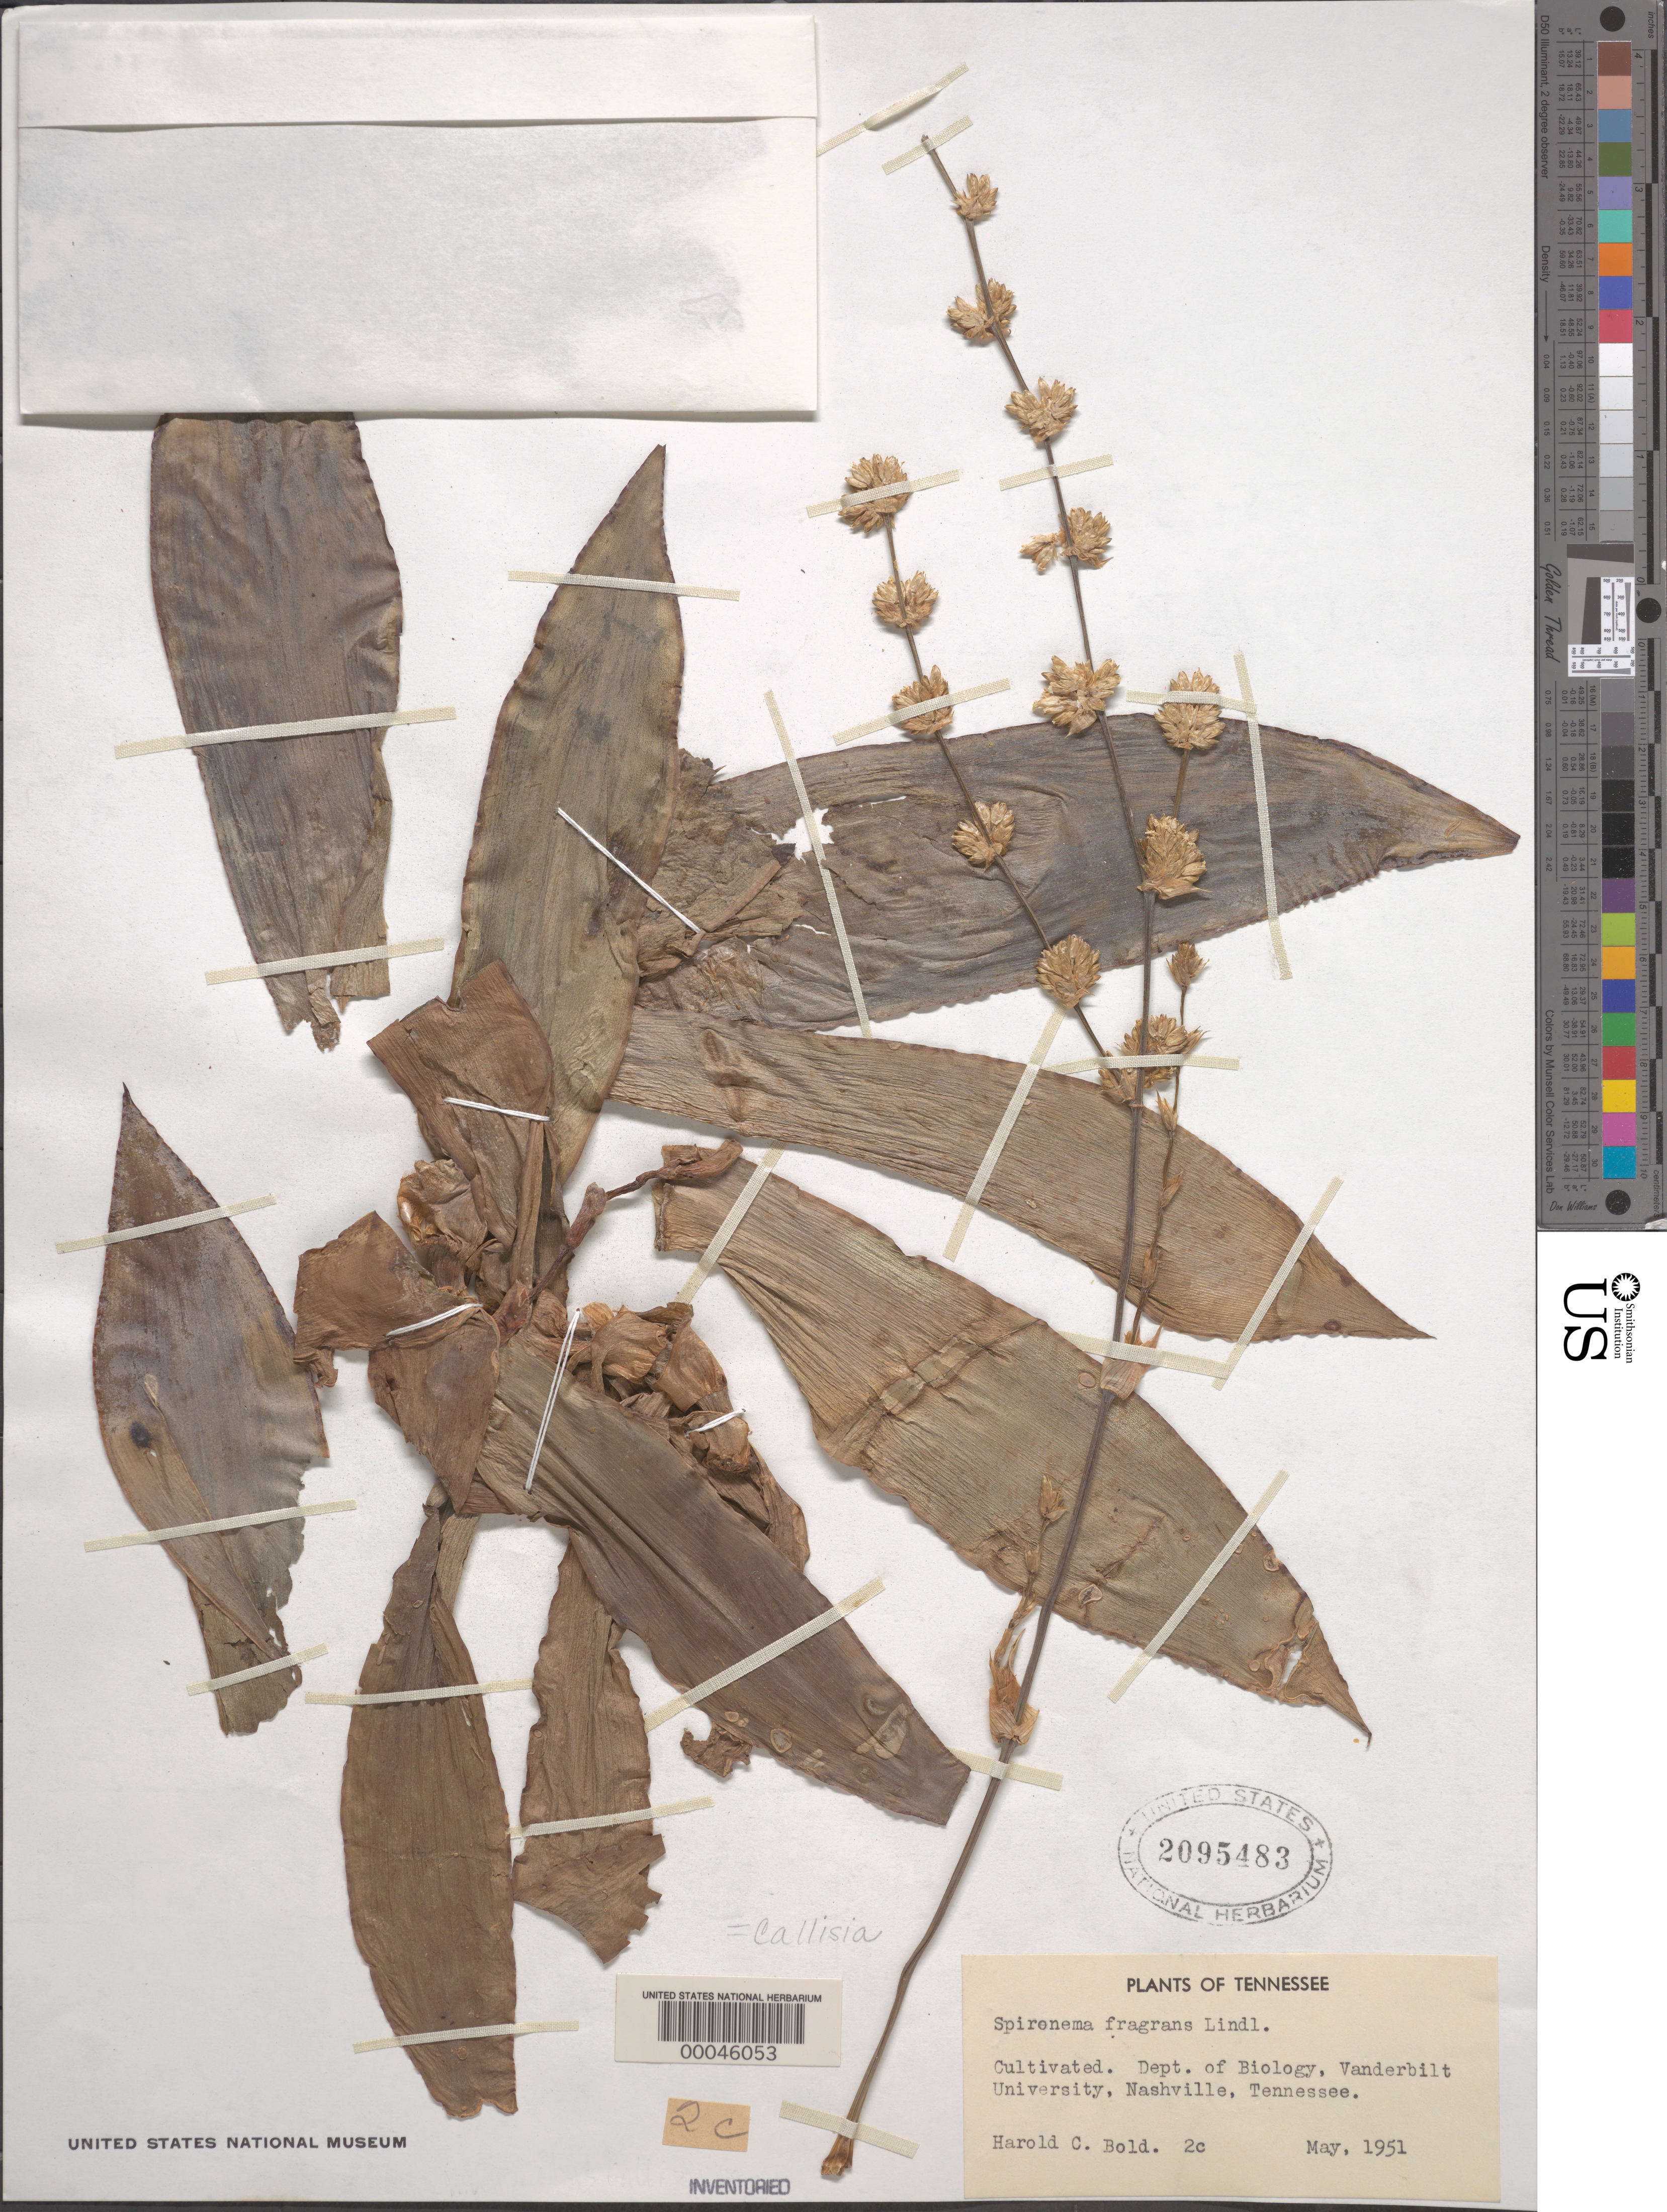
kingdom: Plantae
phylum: Tracheophyta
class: Liliopsida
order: Commelinales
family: Commelinaceae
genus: Callisia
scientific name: Callisia fragrans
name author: (Lindl.) Woodson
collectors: H. Bold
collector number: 2c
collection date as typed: May 1951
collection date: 1951-05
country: United States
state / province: Tennessee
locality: Vanderbilt university, nashville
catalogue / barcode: US 2095483